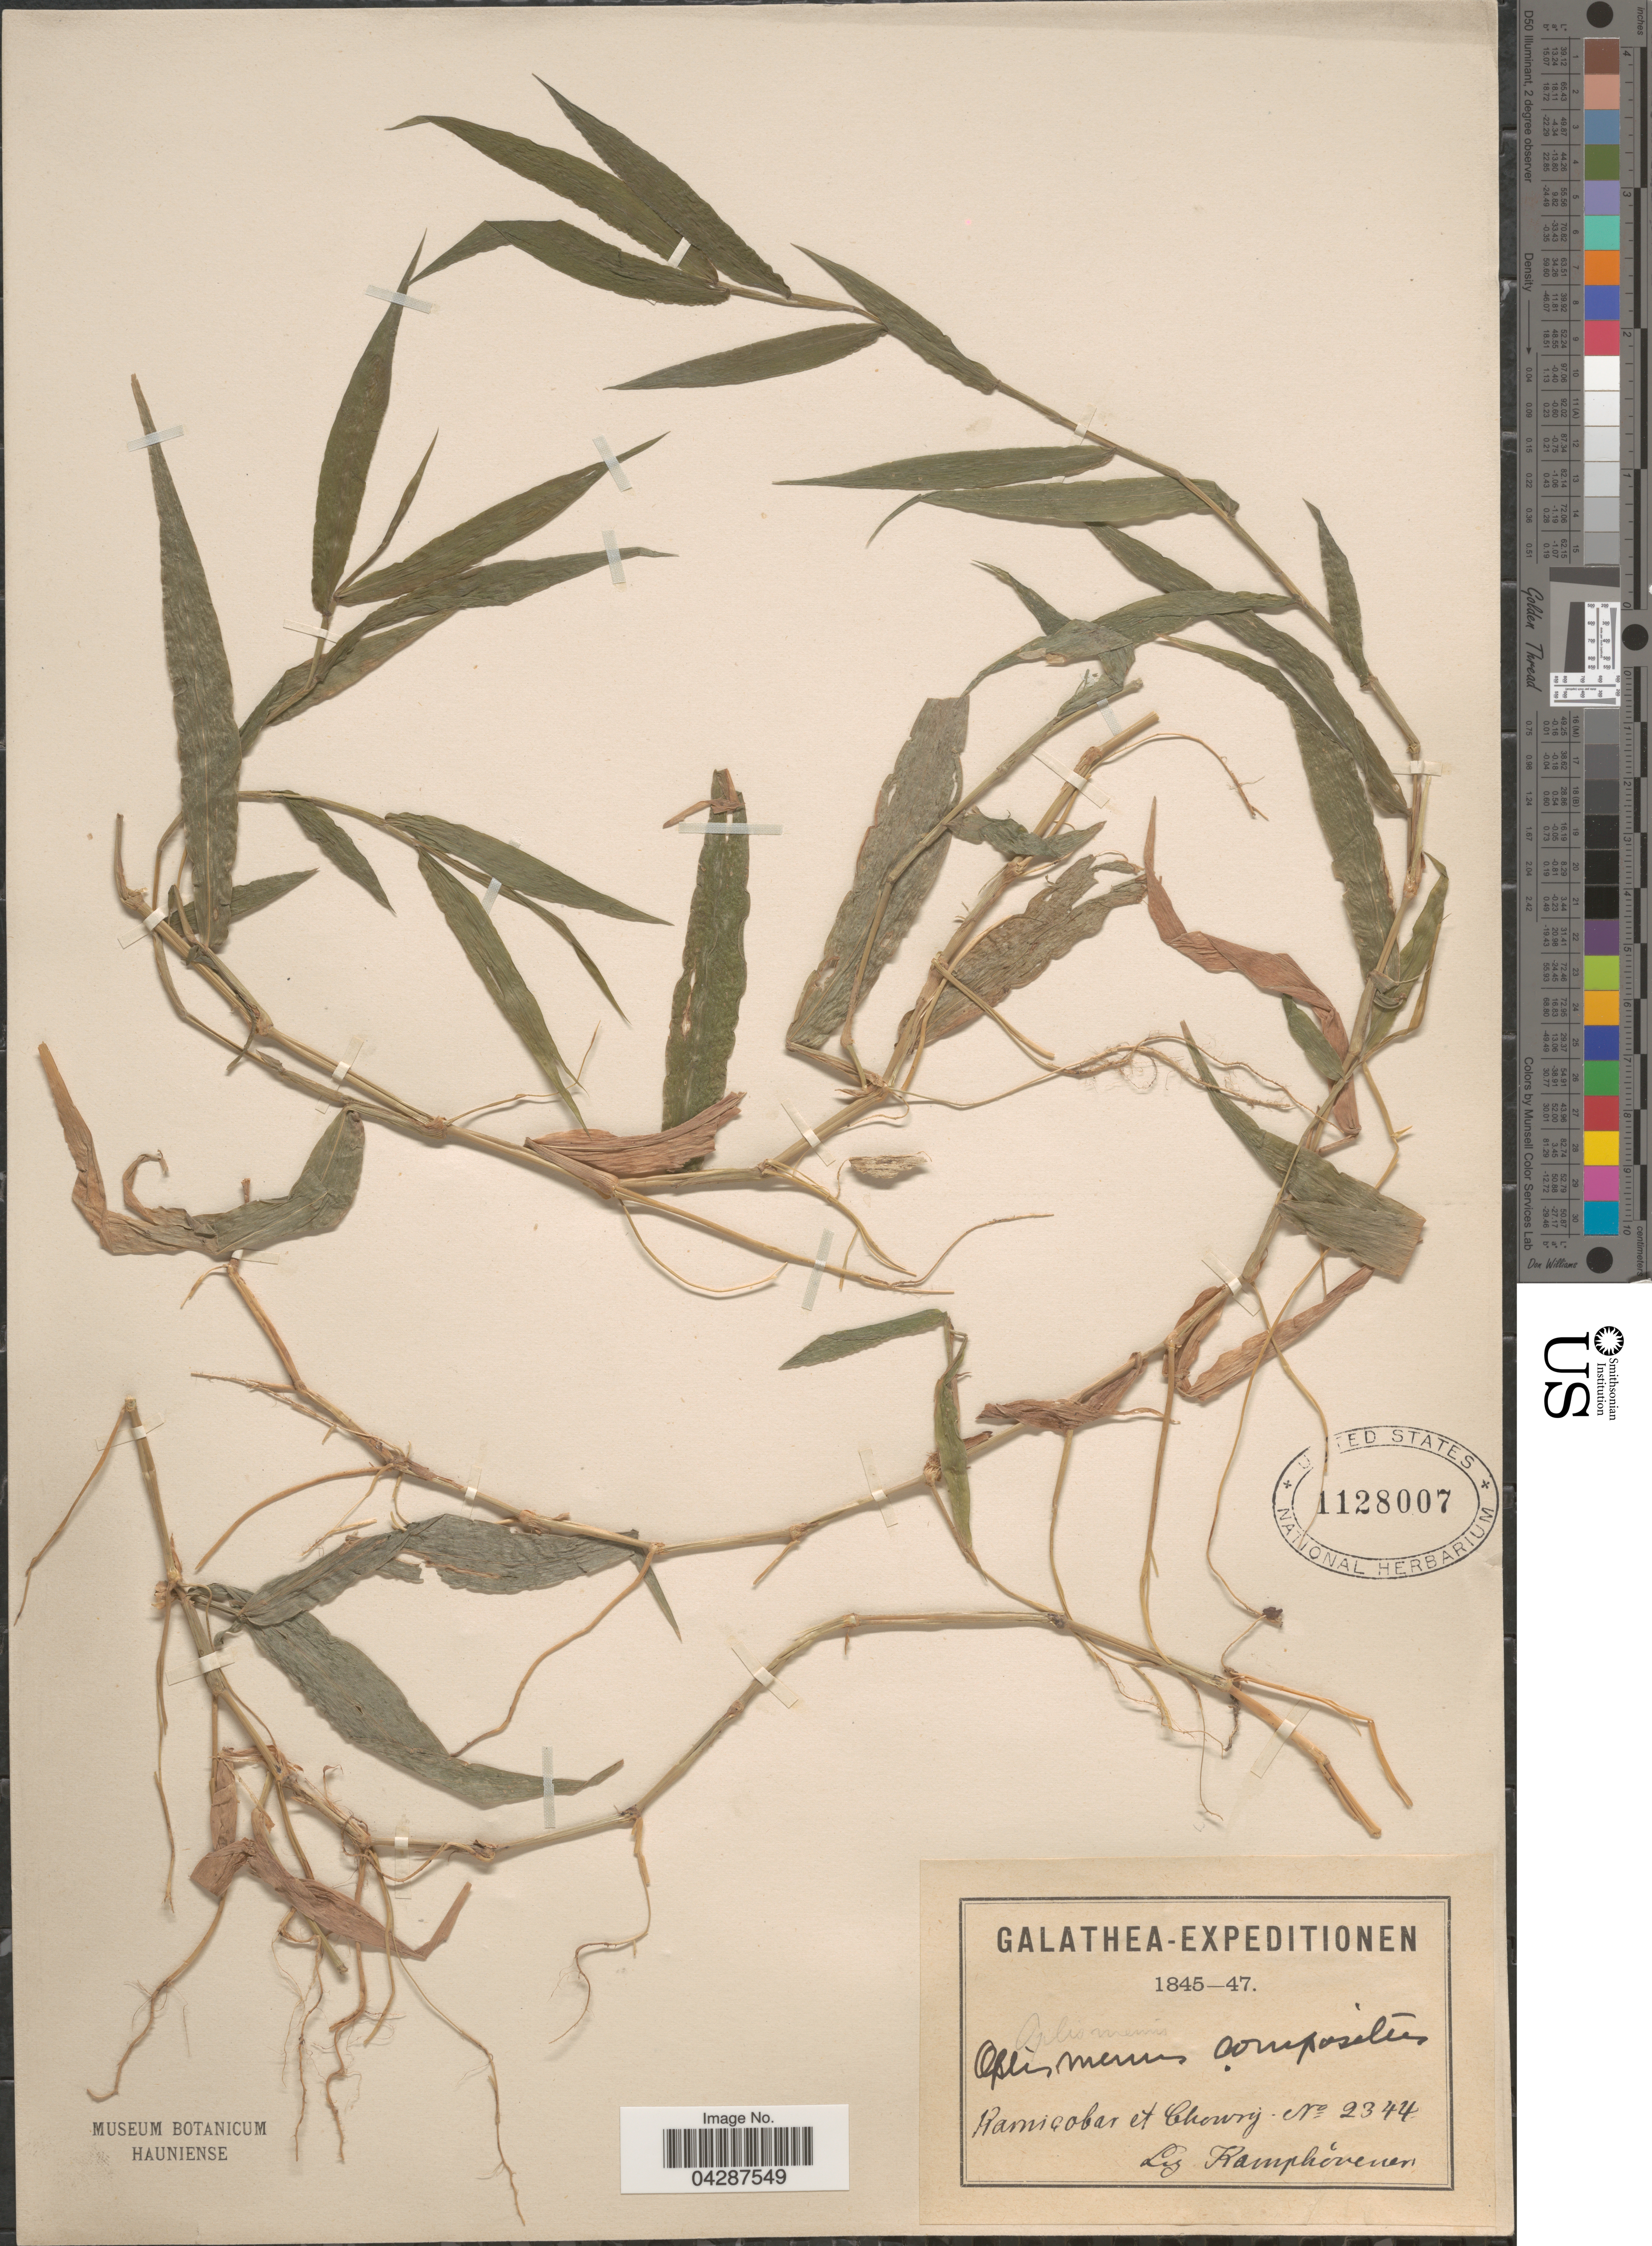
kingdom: Plantae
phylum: Tracheophyta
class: Liliopsida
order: Poales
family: Poaceae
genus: Oplismenus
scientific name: Oplismenus compositus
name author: (L.) P. Beauv.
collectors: B. Kamphövener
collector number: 2344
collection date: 1845/1847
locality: Galathea-Expeditionen. Kamicobar et Chowry.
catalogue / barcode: US 1128007